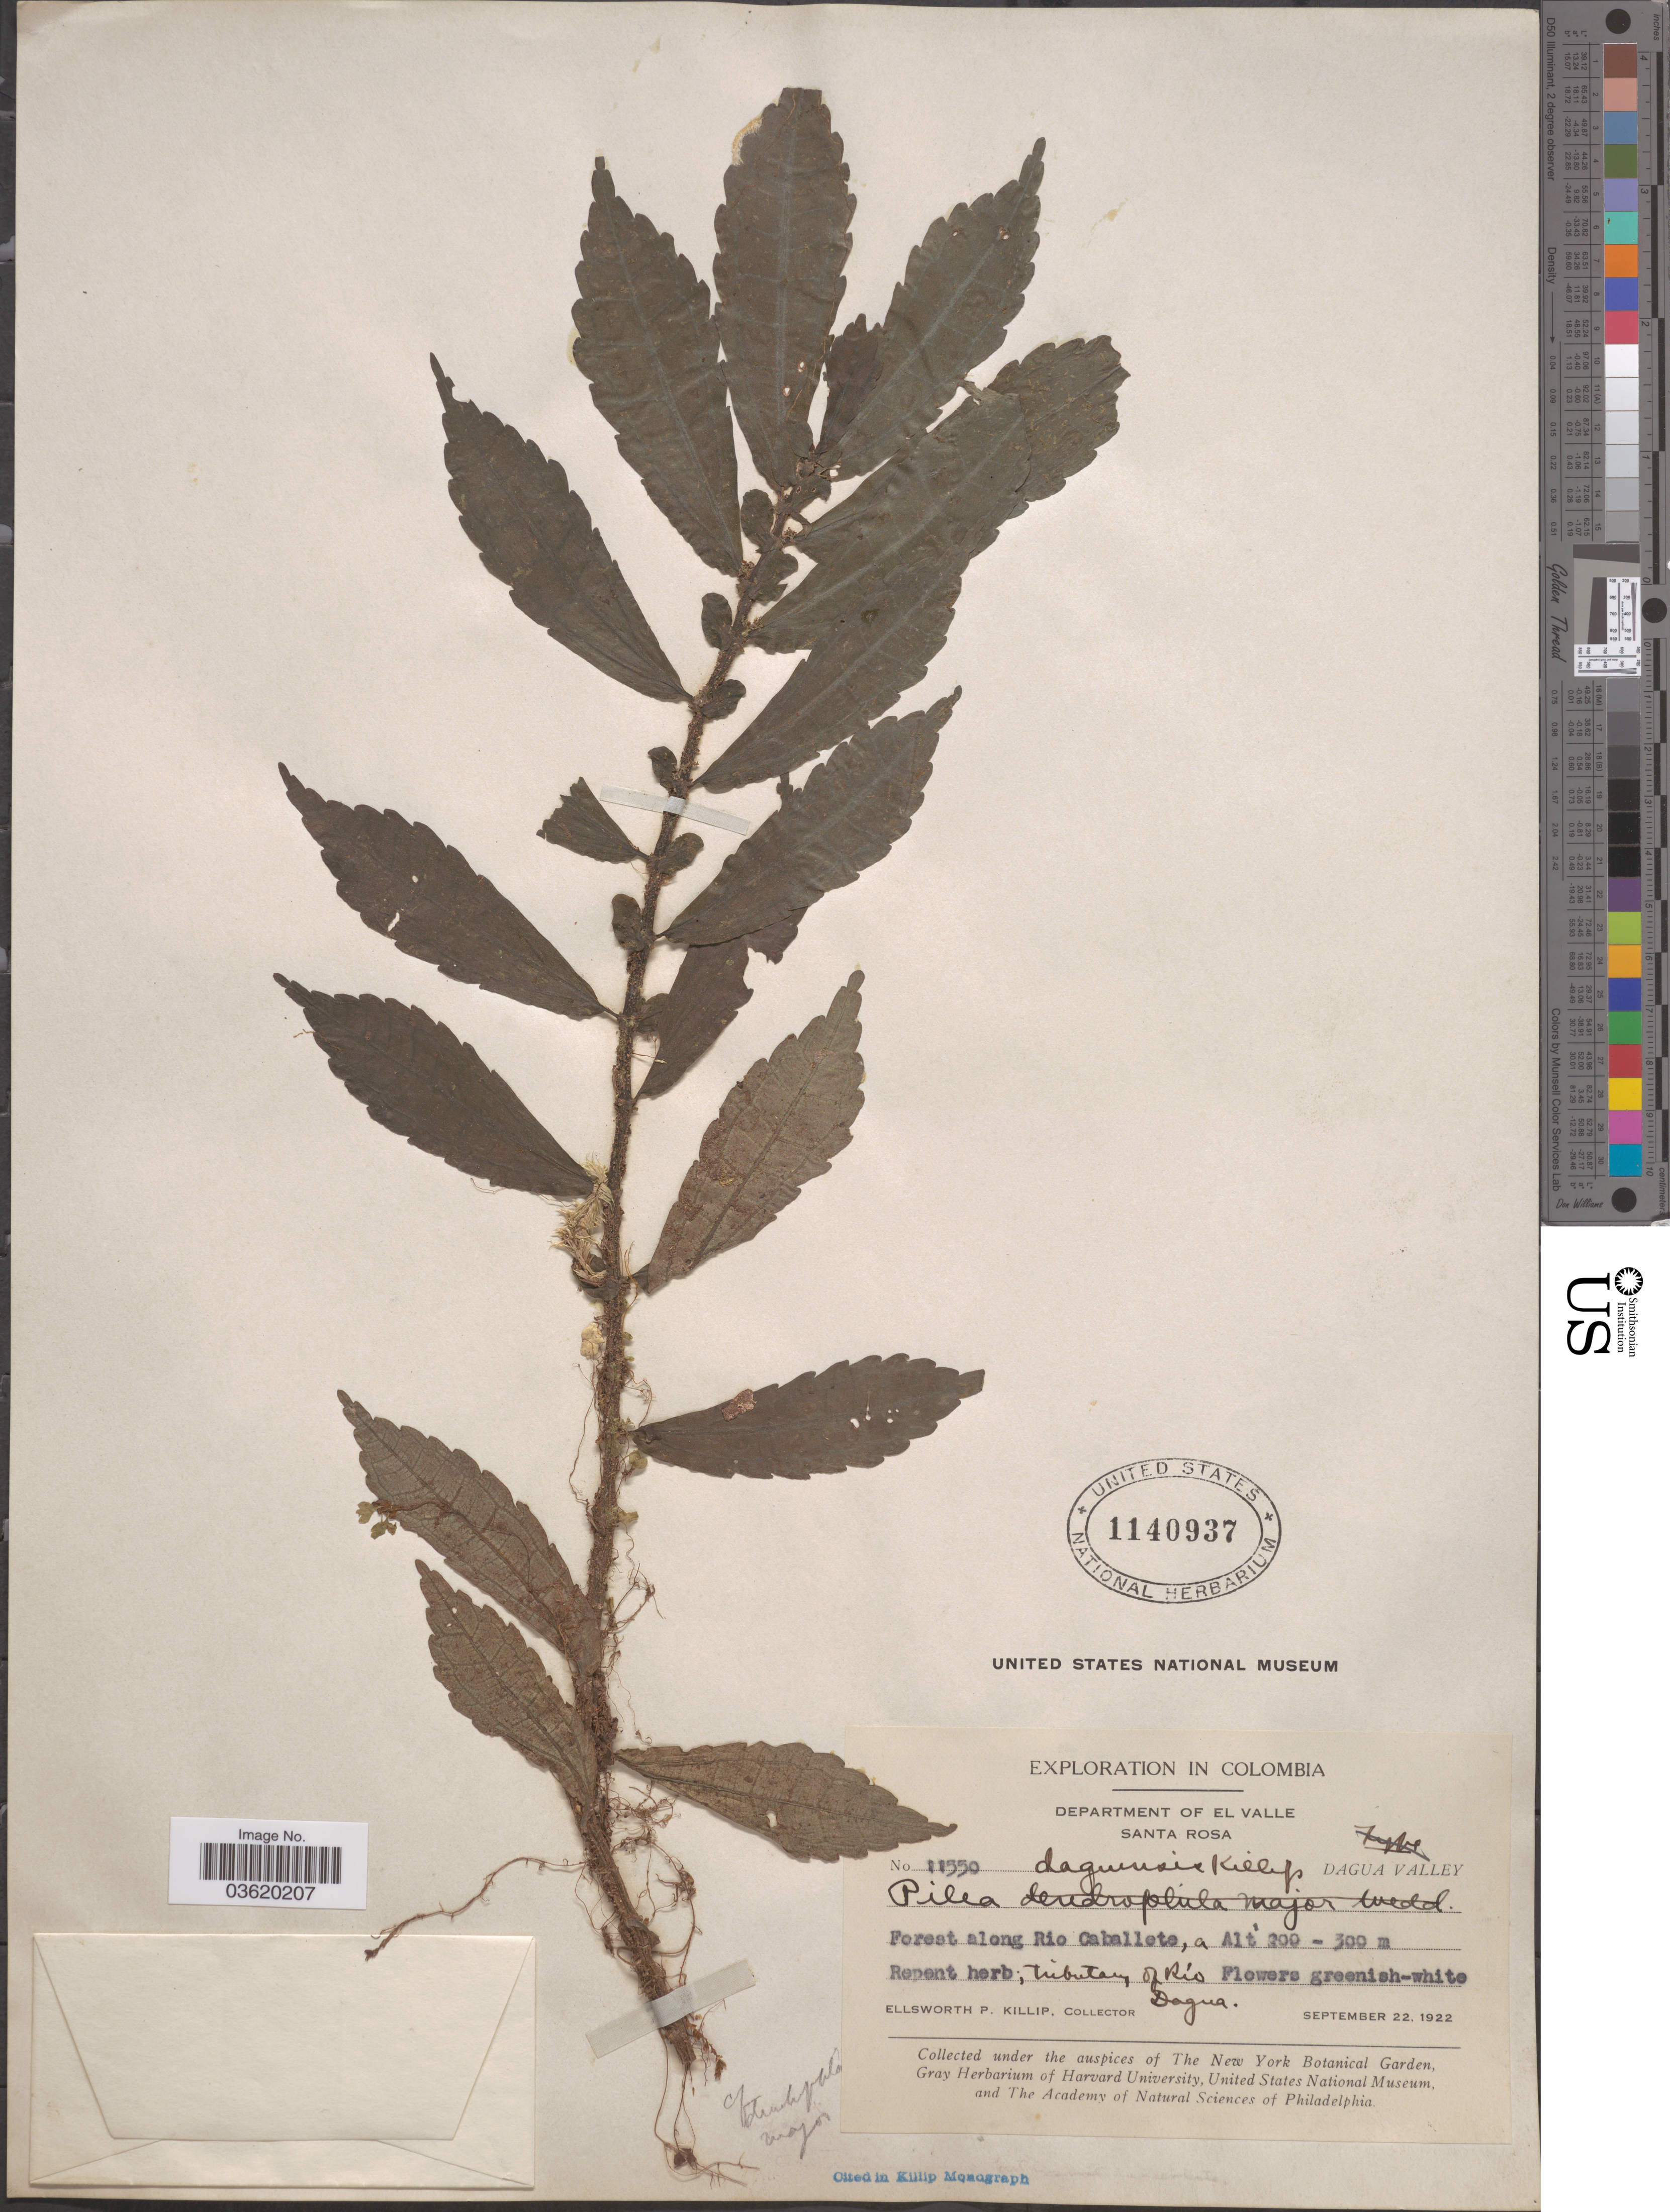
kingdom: Plantae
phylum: Tracheophyta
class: Magnoliopsida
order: Rosales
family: Urticaceae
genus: Pilea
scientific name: Pilea daguensis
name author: Killip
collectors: E. P. Killip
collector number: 11550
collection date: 1922-09-22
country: Colombia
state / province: Valle del Cauca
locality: Department of El Valle. Santa Rosa. Dagua Valley. Forest along Rio Caballete.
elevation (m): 200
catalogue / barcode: US 1140937